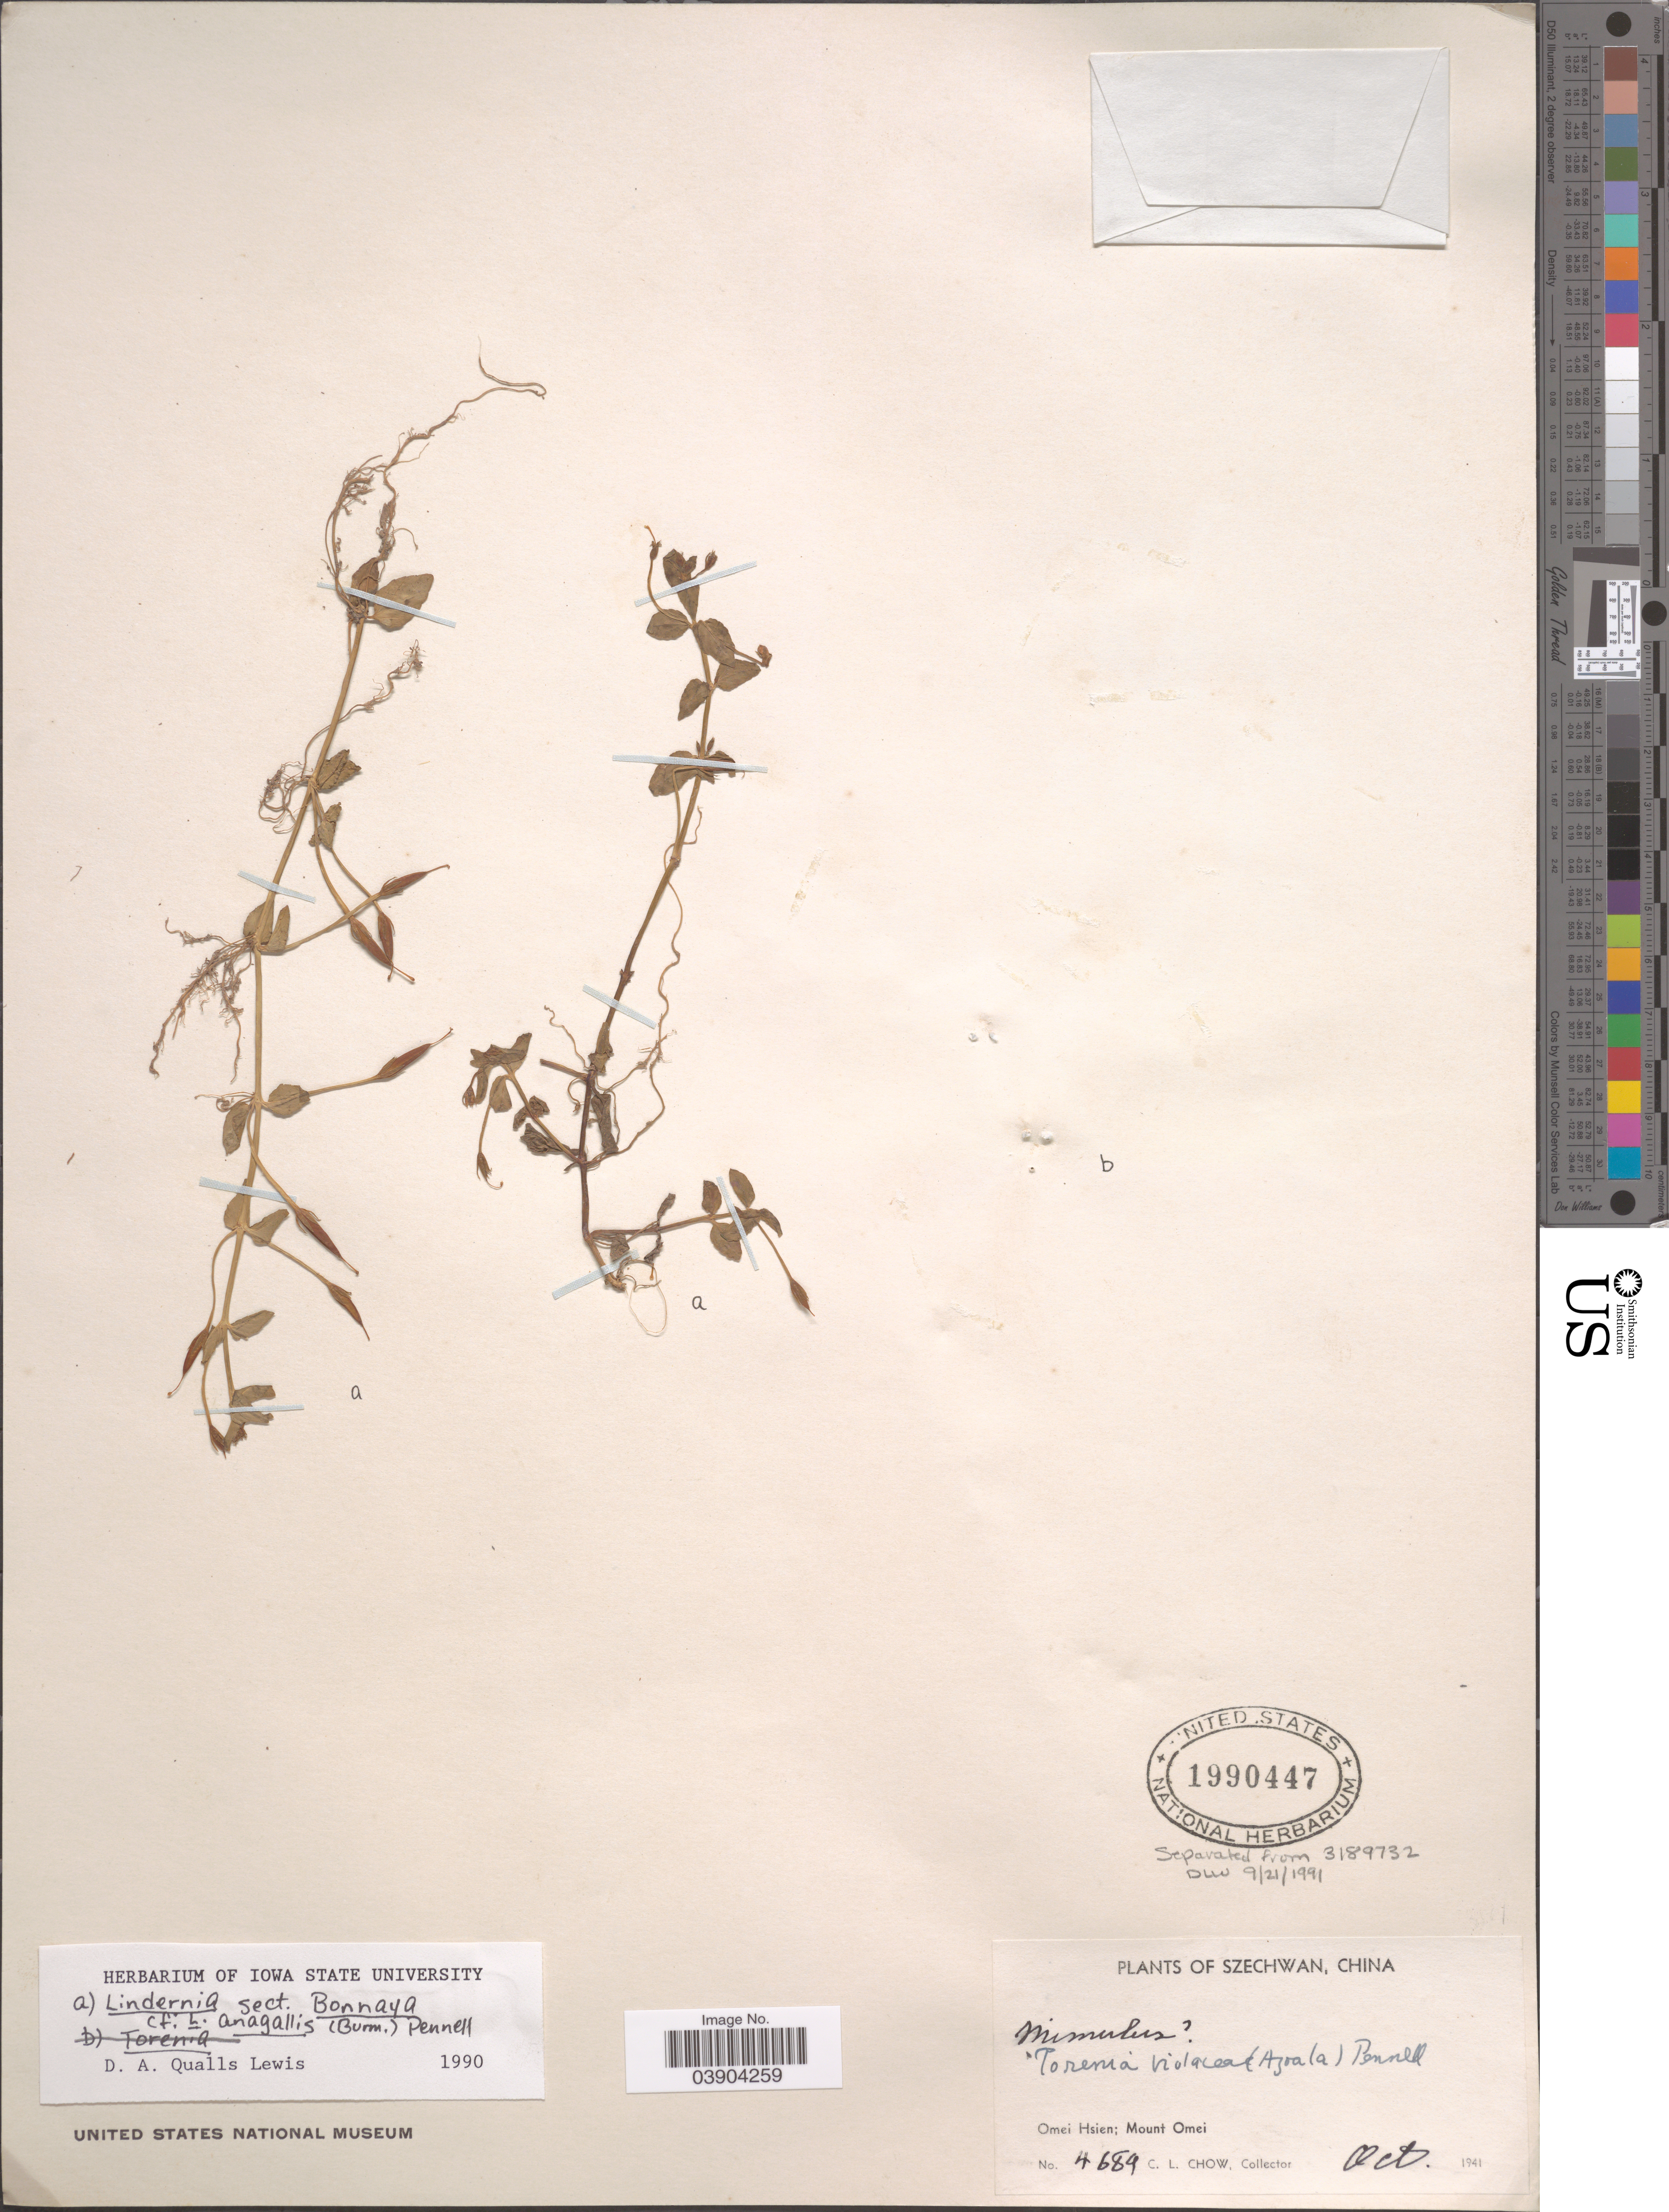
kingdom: Plantae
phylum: Tracheophyta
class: Magnoliopsida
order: Lamiales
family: Linderniaceae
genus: Lindernia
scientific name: Lindernia anagallis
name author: (Burm. f.) Pennell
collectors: C. Chow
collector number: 4689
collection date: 1941-10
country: China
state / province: Sichuan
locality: Szechwan. Omei Hsien; Mount Omei.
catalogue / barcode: US 1990447